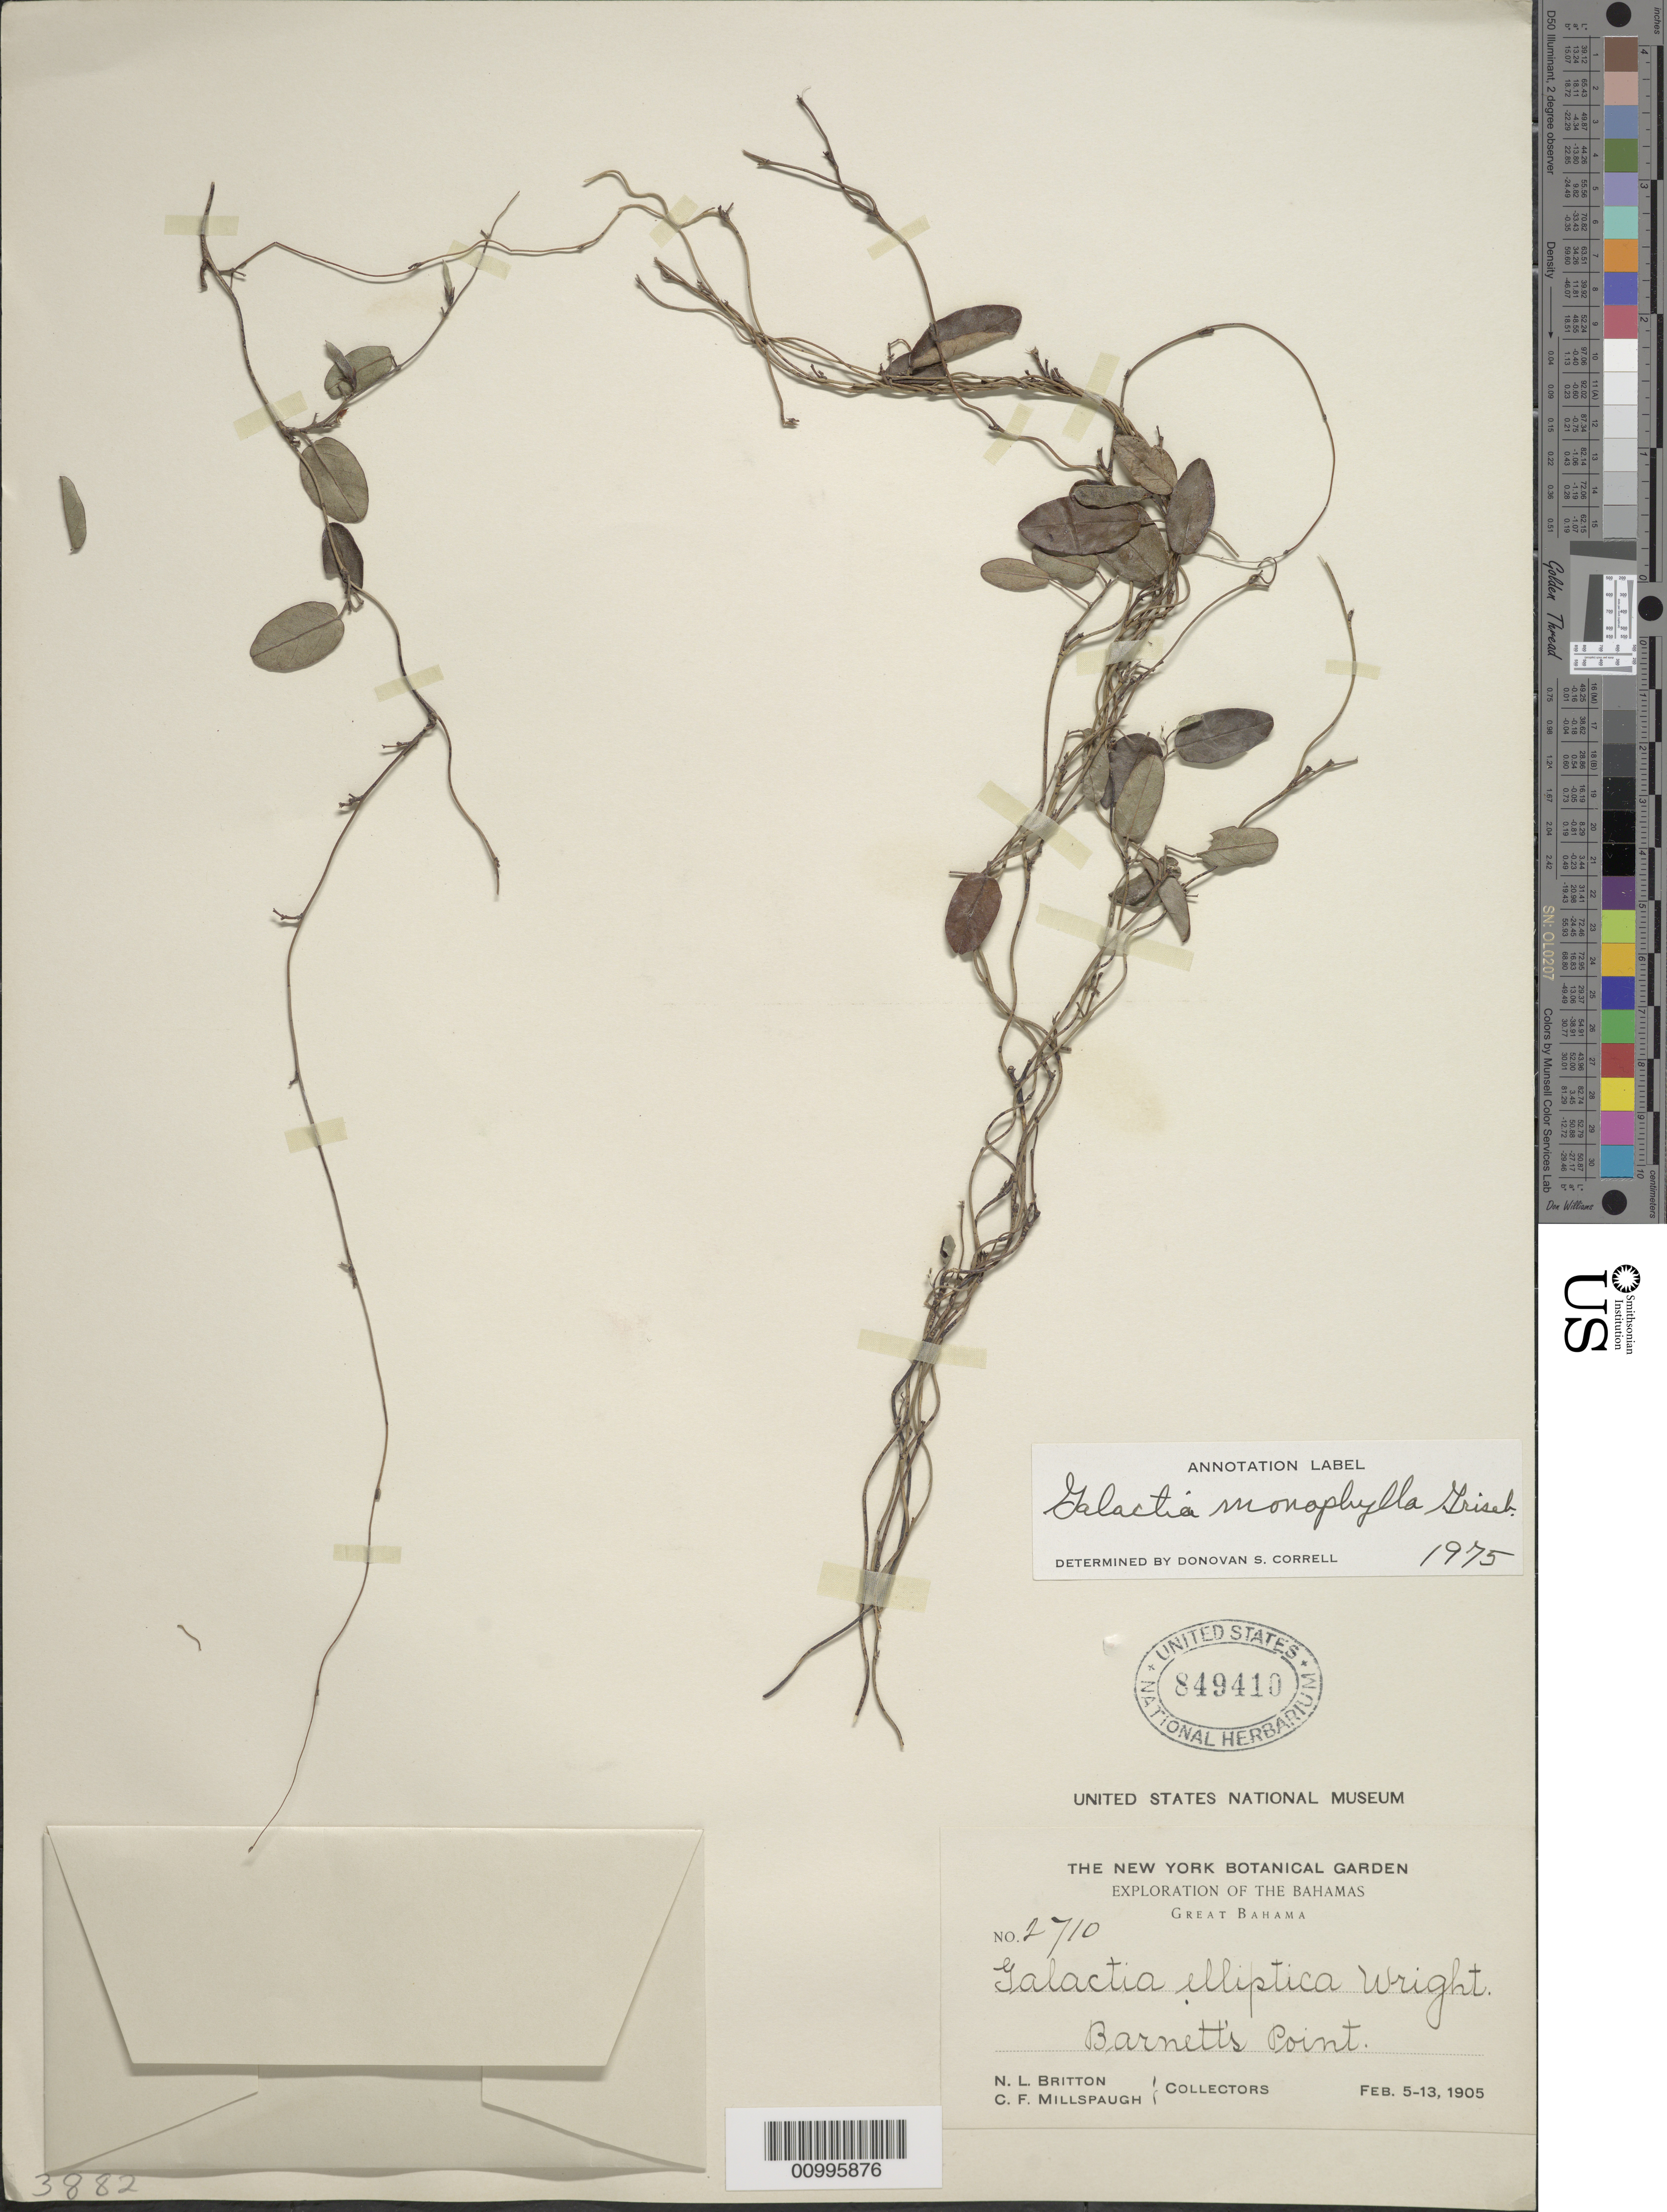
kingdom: Plantae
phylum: Tracheophyta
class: Magnoliopsida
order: Fabales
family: Fabaceae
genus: Galactia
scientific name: Galactia monophylla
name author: Griseb.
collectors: N. Britton & C. F. Millspaugh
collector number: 2710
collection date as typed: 05 Feb 1905 to 13 Feb 1905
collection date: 1905-02-05/1905-02-13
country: Bahamas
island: Grand Bahama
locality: Barnett's Point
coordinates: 0 N, 0 E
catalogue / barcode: US 849410